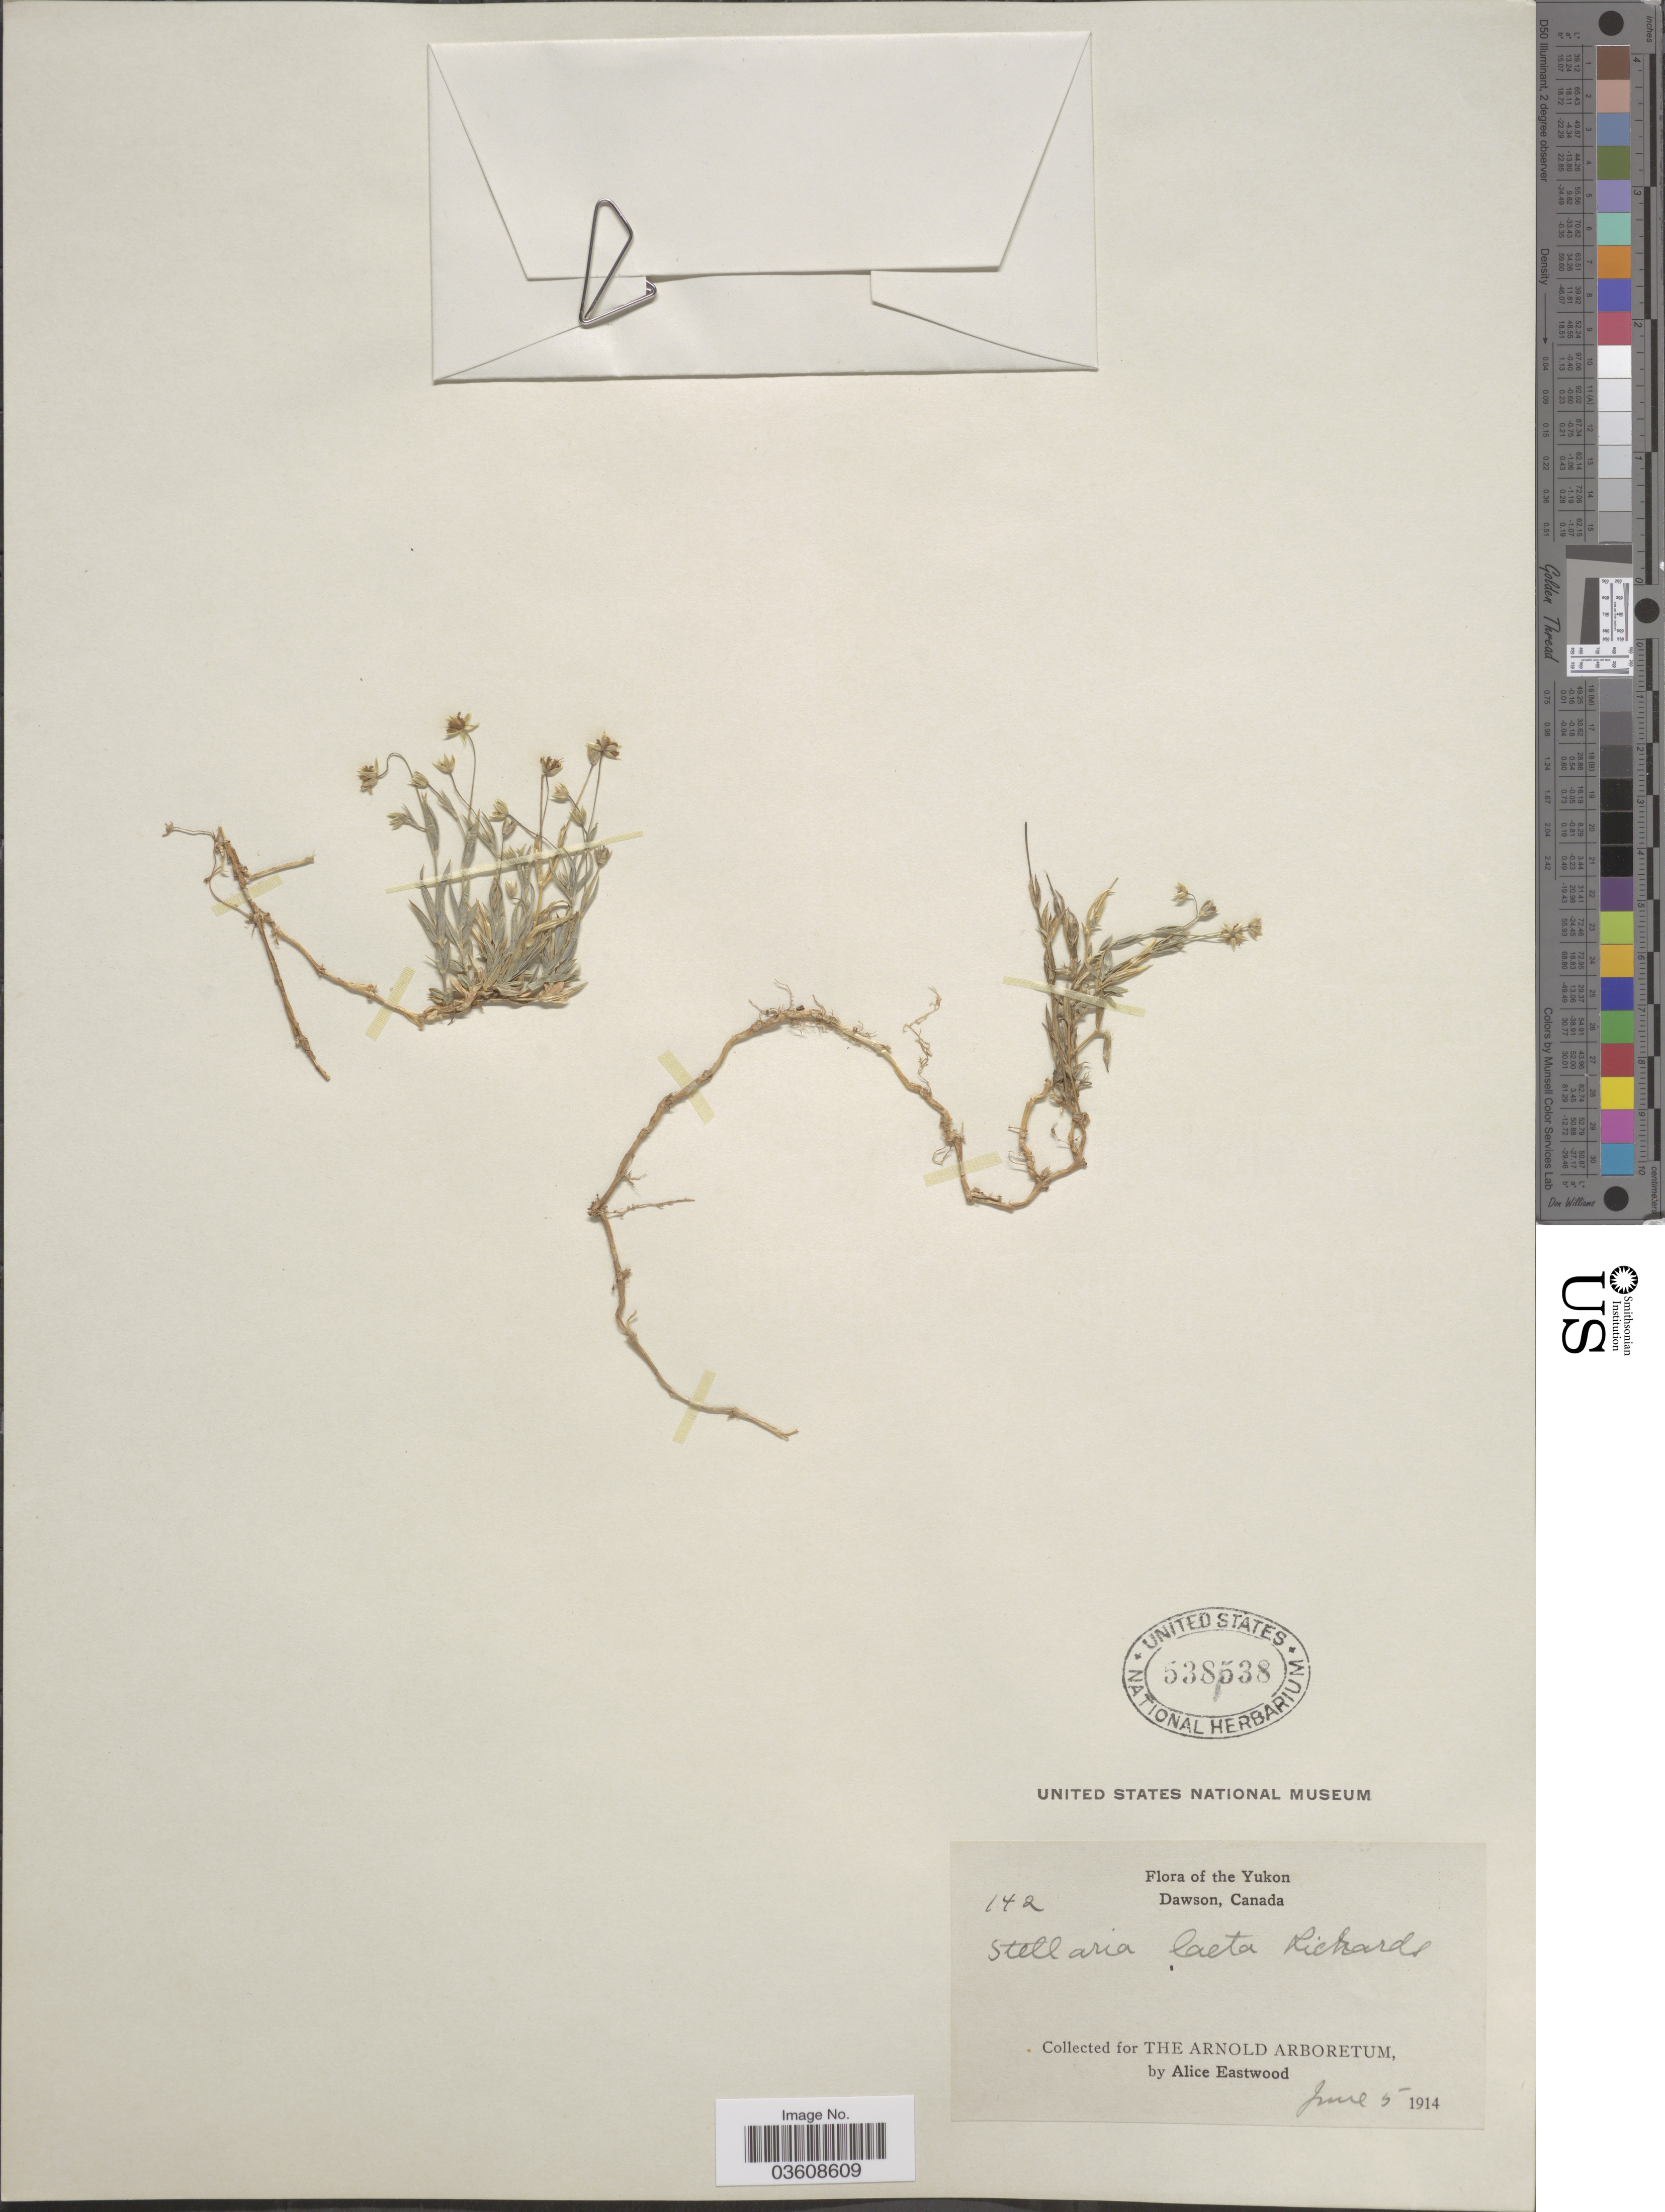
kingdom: Plantae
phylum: Tracheophyta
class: Magnoliopsida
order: Caryophyllales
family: Caryophyllaceae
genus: Stellaria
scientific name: Stellaria longipes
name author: Goldie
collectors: A. Eastwood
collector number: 142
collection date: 1914-06-05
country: Canada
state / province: Yukon Territory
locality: The Yukon. Dawson.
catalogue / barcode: US 538538